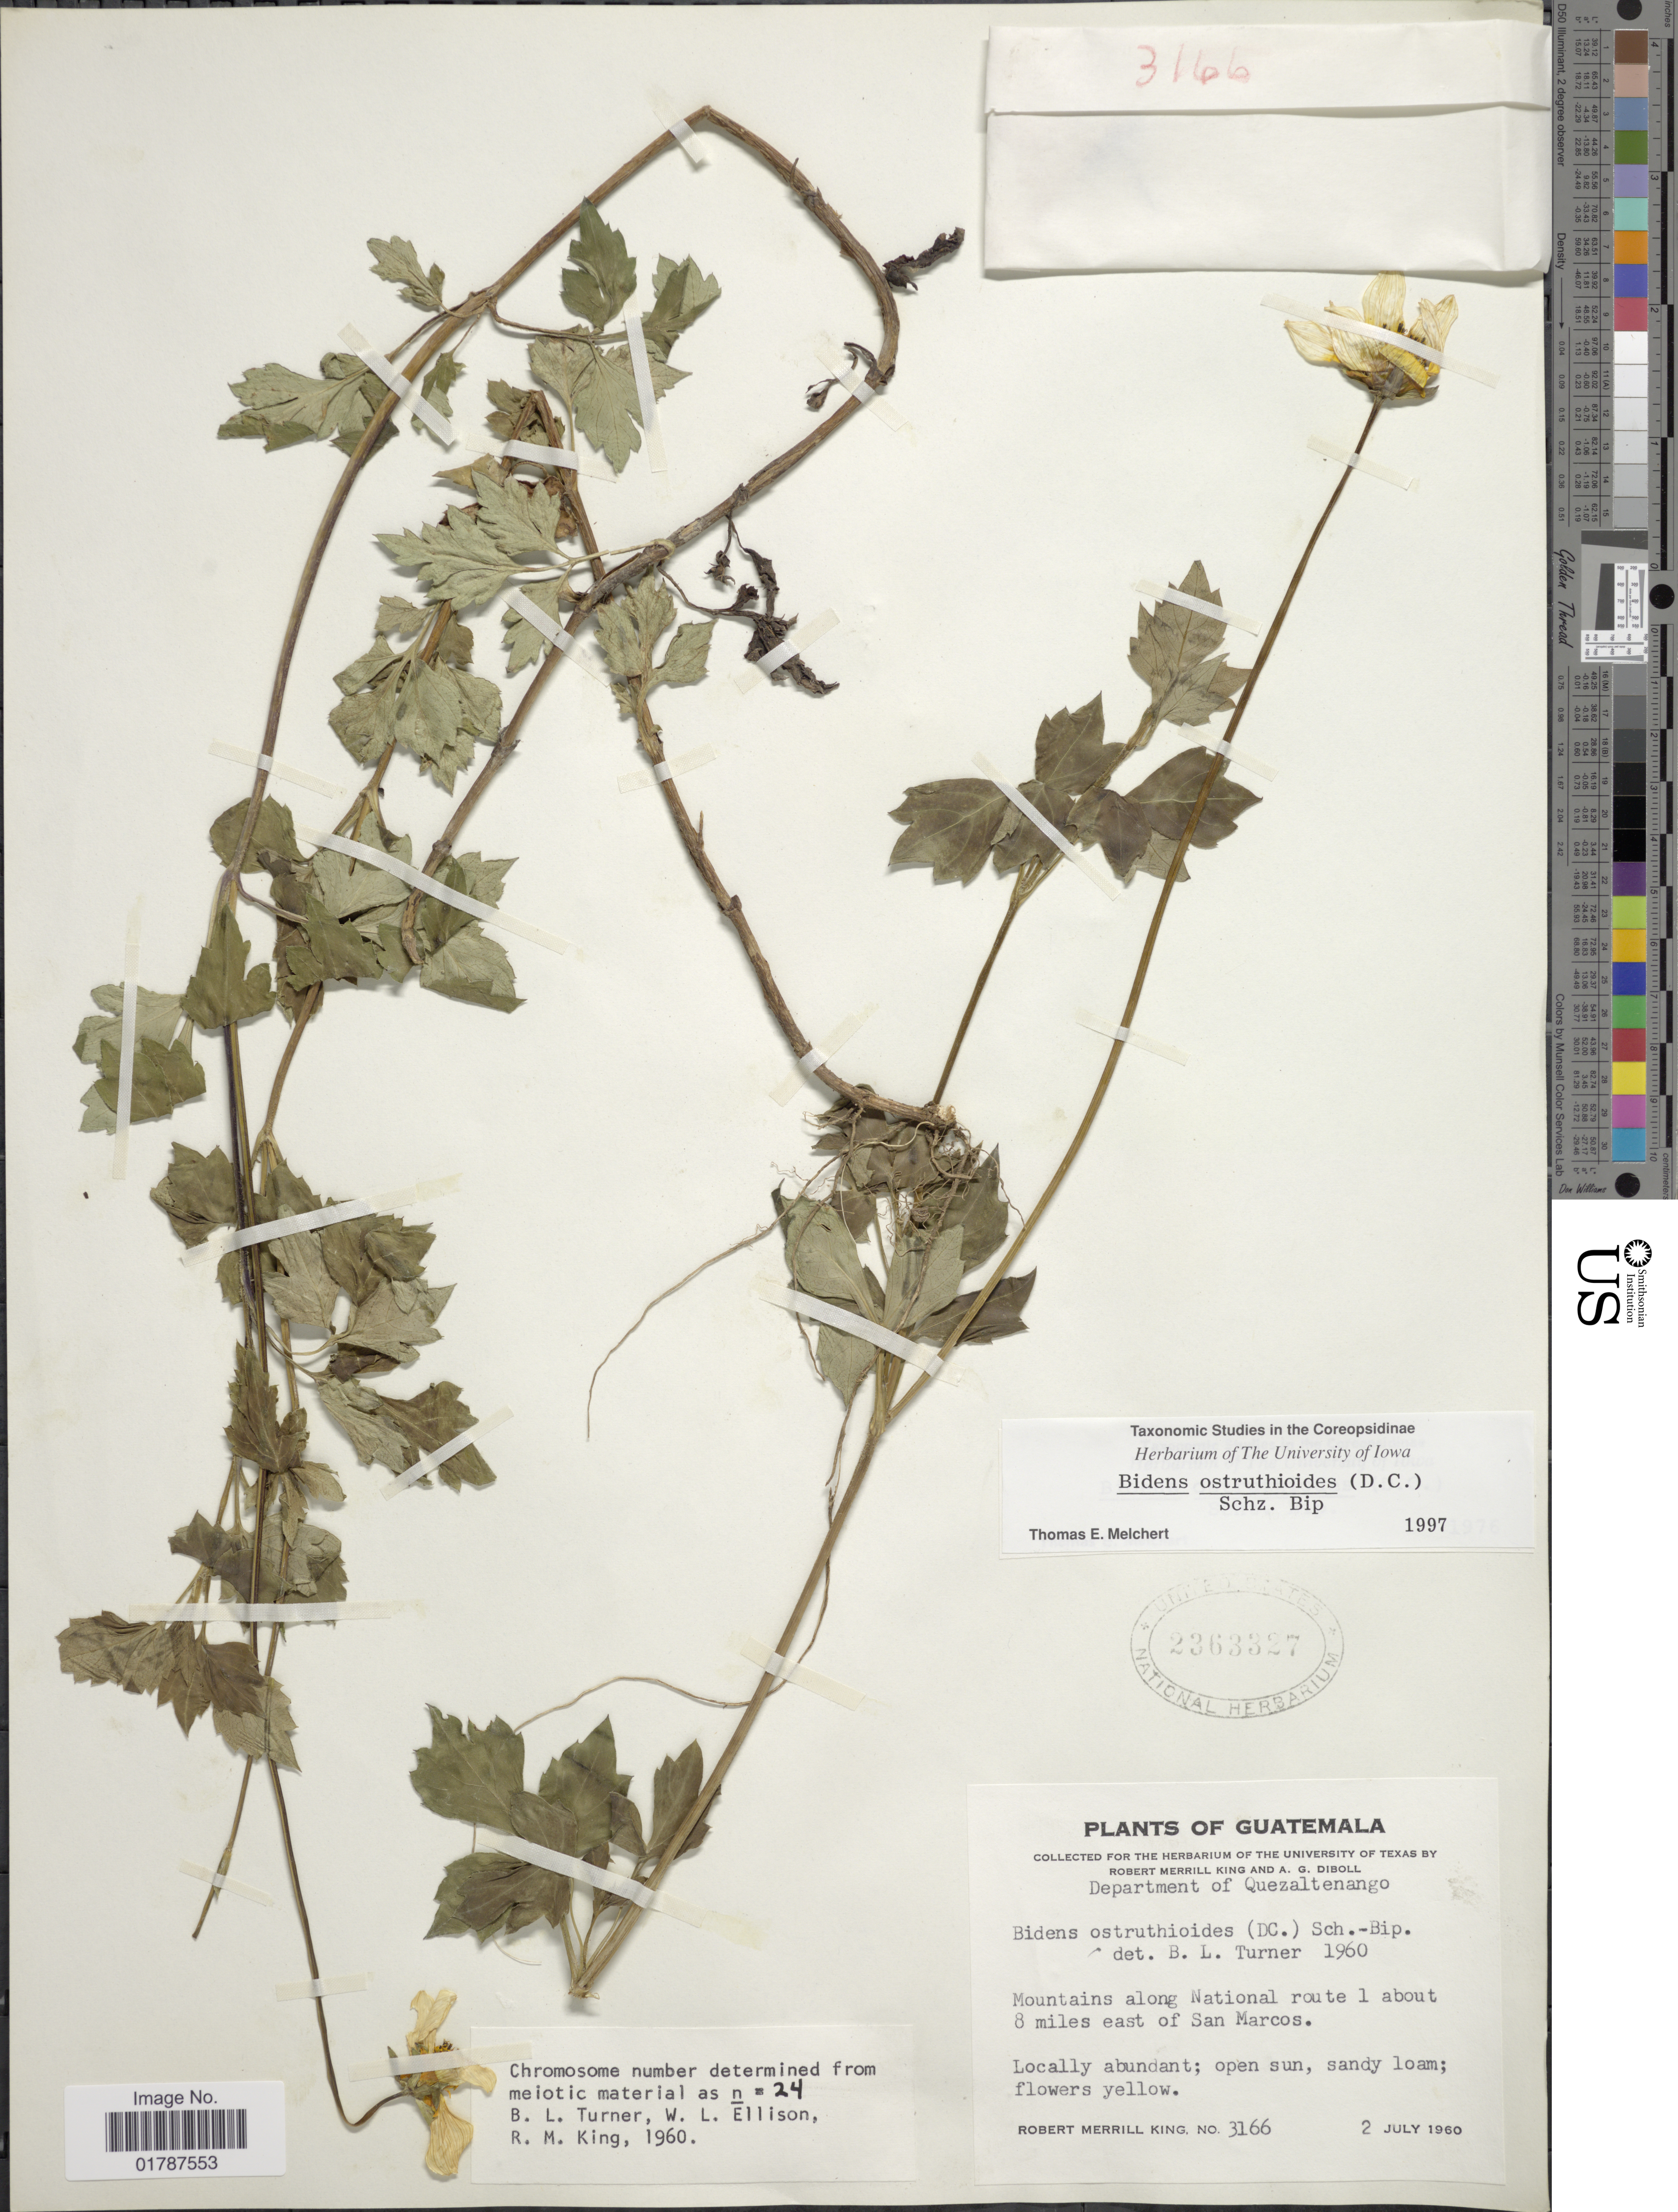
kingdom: Plantae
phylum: Tracheophyta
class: Magnoliopsida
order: Asterales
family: Asteraceae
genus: Bidens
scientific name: Bidens ostruthioides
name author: (DC.) Sch. Bip.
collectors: R. M. King & A. Diboll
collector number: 3166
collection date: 1960-07-02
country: Guatemala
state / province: Quetzaltenango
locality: Department of Quezaltenango, Mountains along National route 1 about 8 miles east of San Marcos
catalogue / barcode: US 2363327